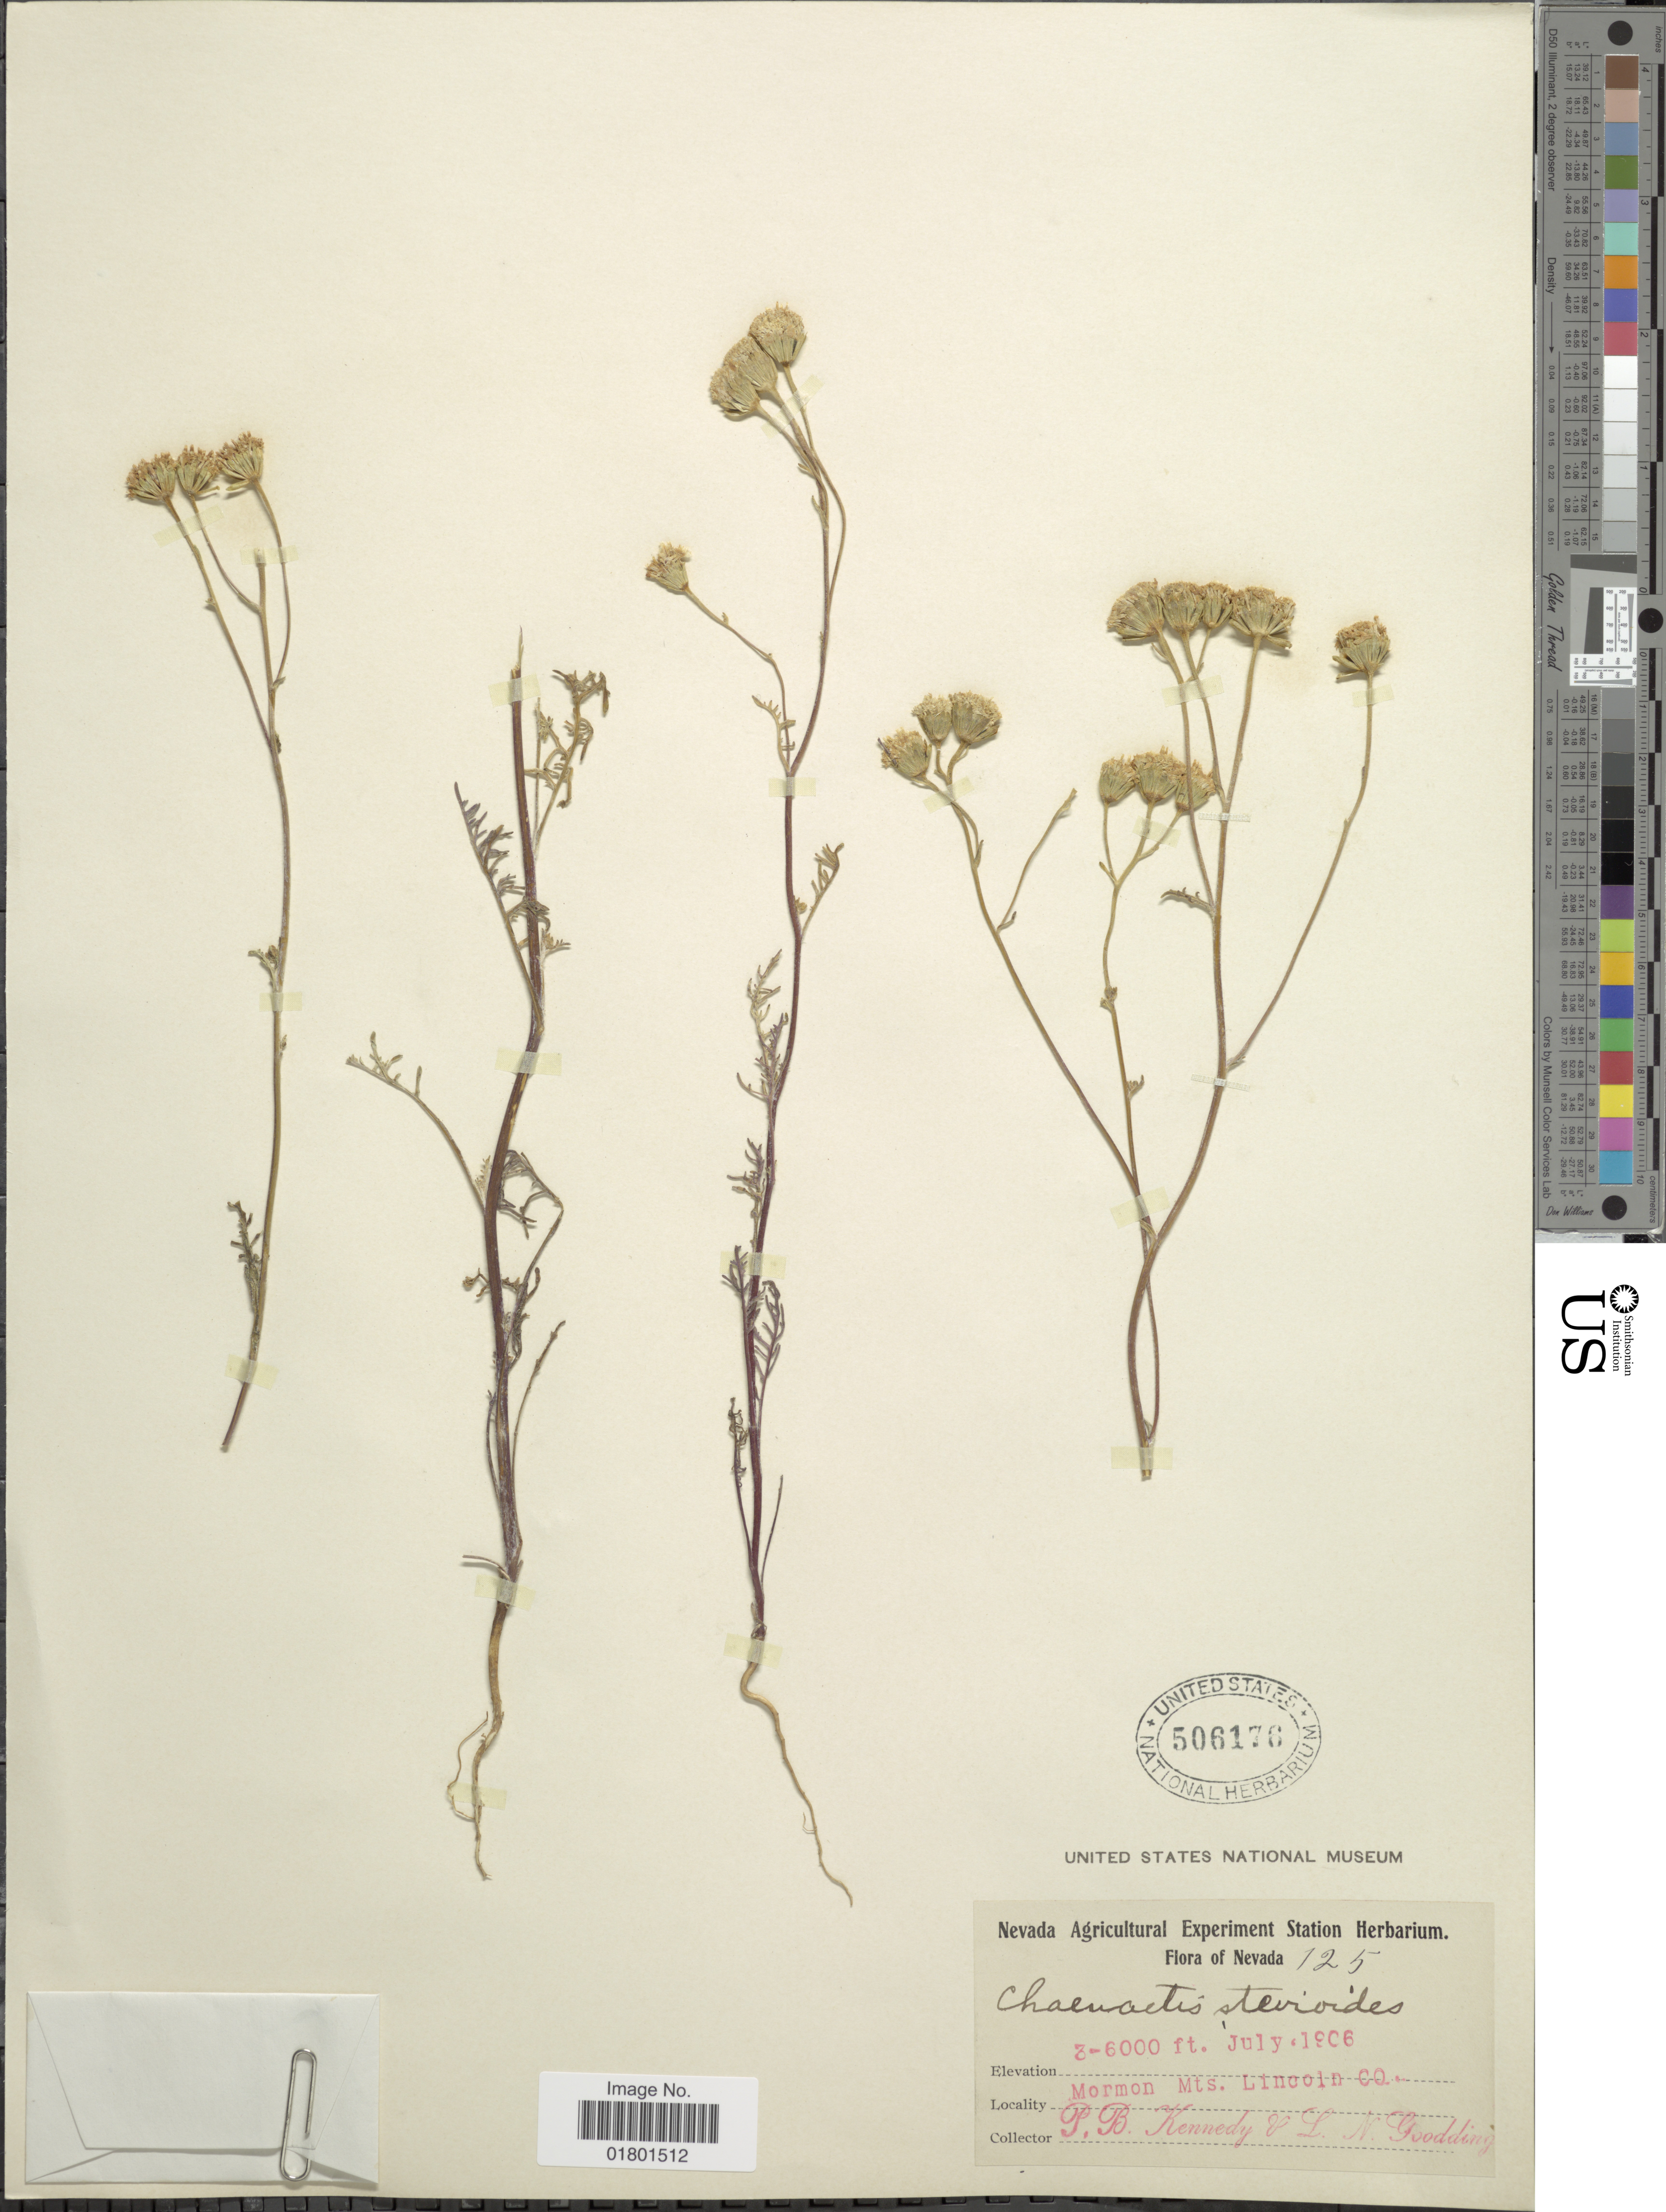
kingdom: Plantae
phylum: Tracheophyta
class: Magnoliopsida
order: Asterales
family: Asteraceae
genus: Chaenactis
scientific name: Chaenactis stevioides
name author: Hook. & Arn.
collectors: P. B. Kennedy & L. N. Goodding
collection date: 1906-07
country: United States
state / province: Nevada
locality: Mormon Mts., Lincoln Co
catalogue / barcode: US 506176